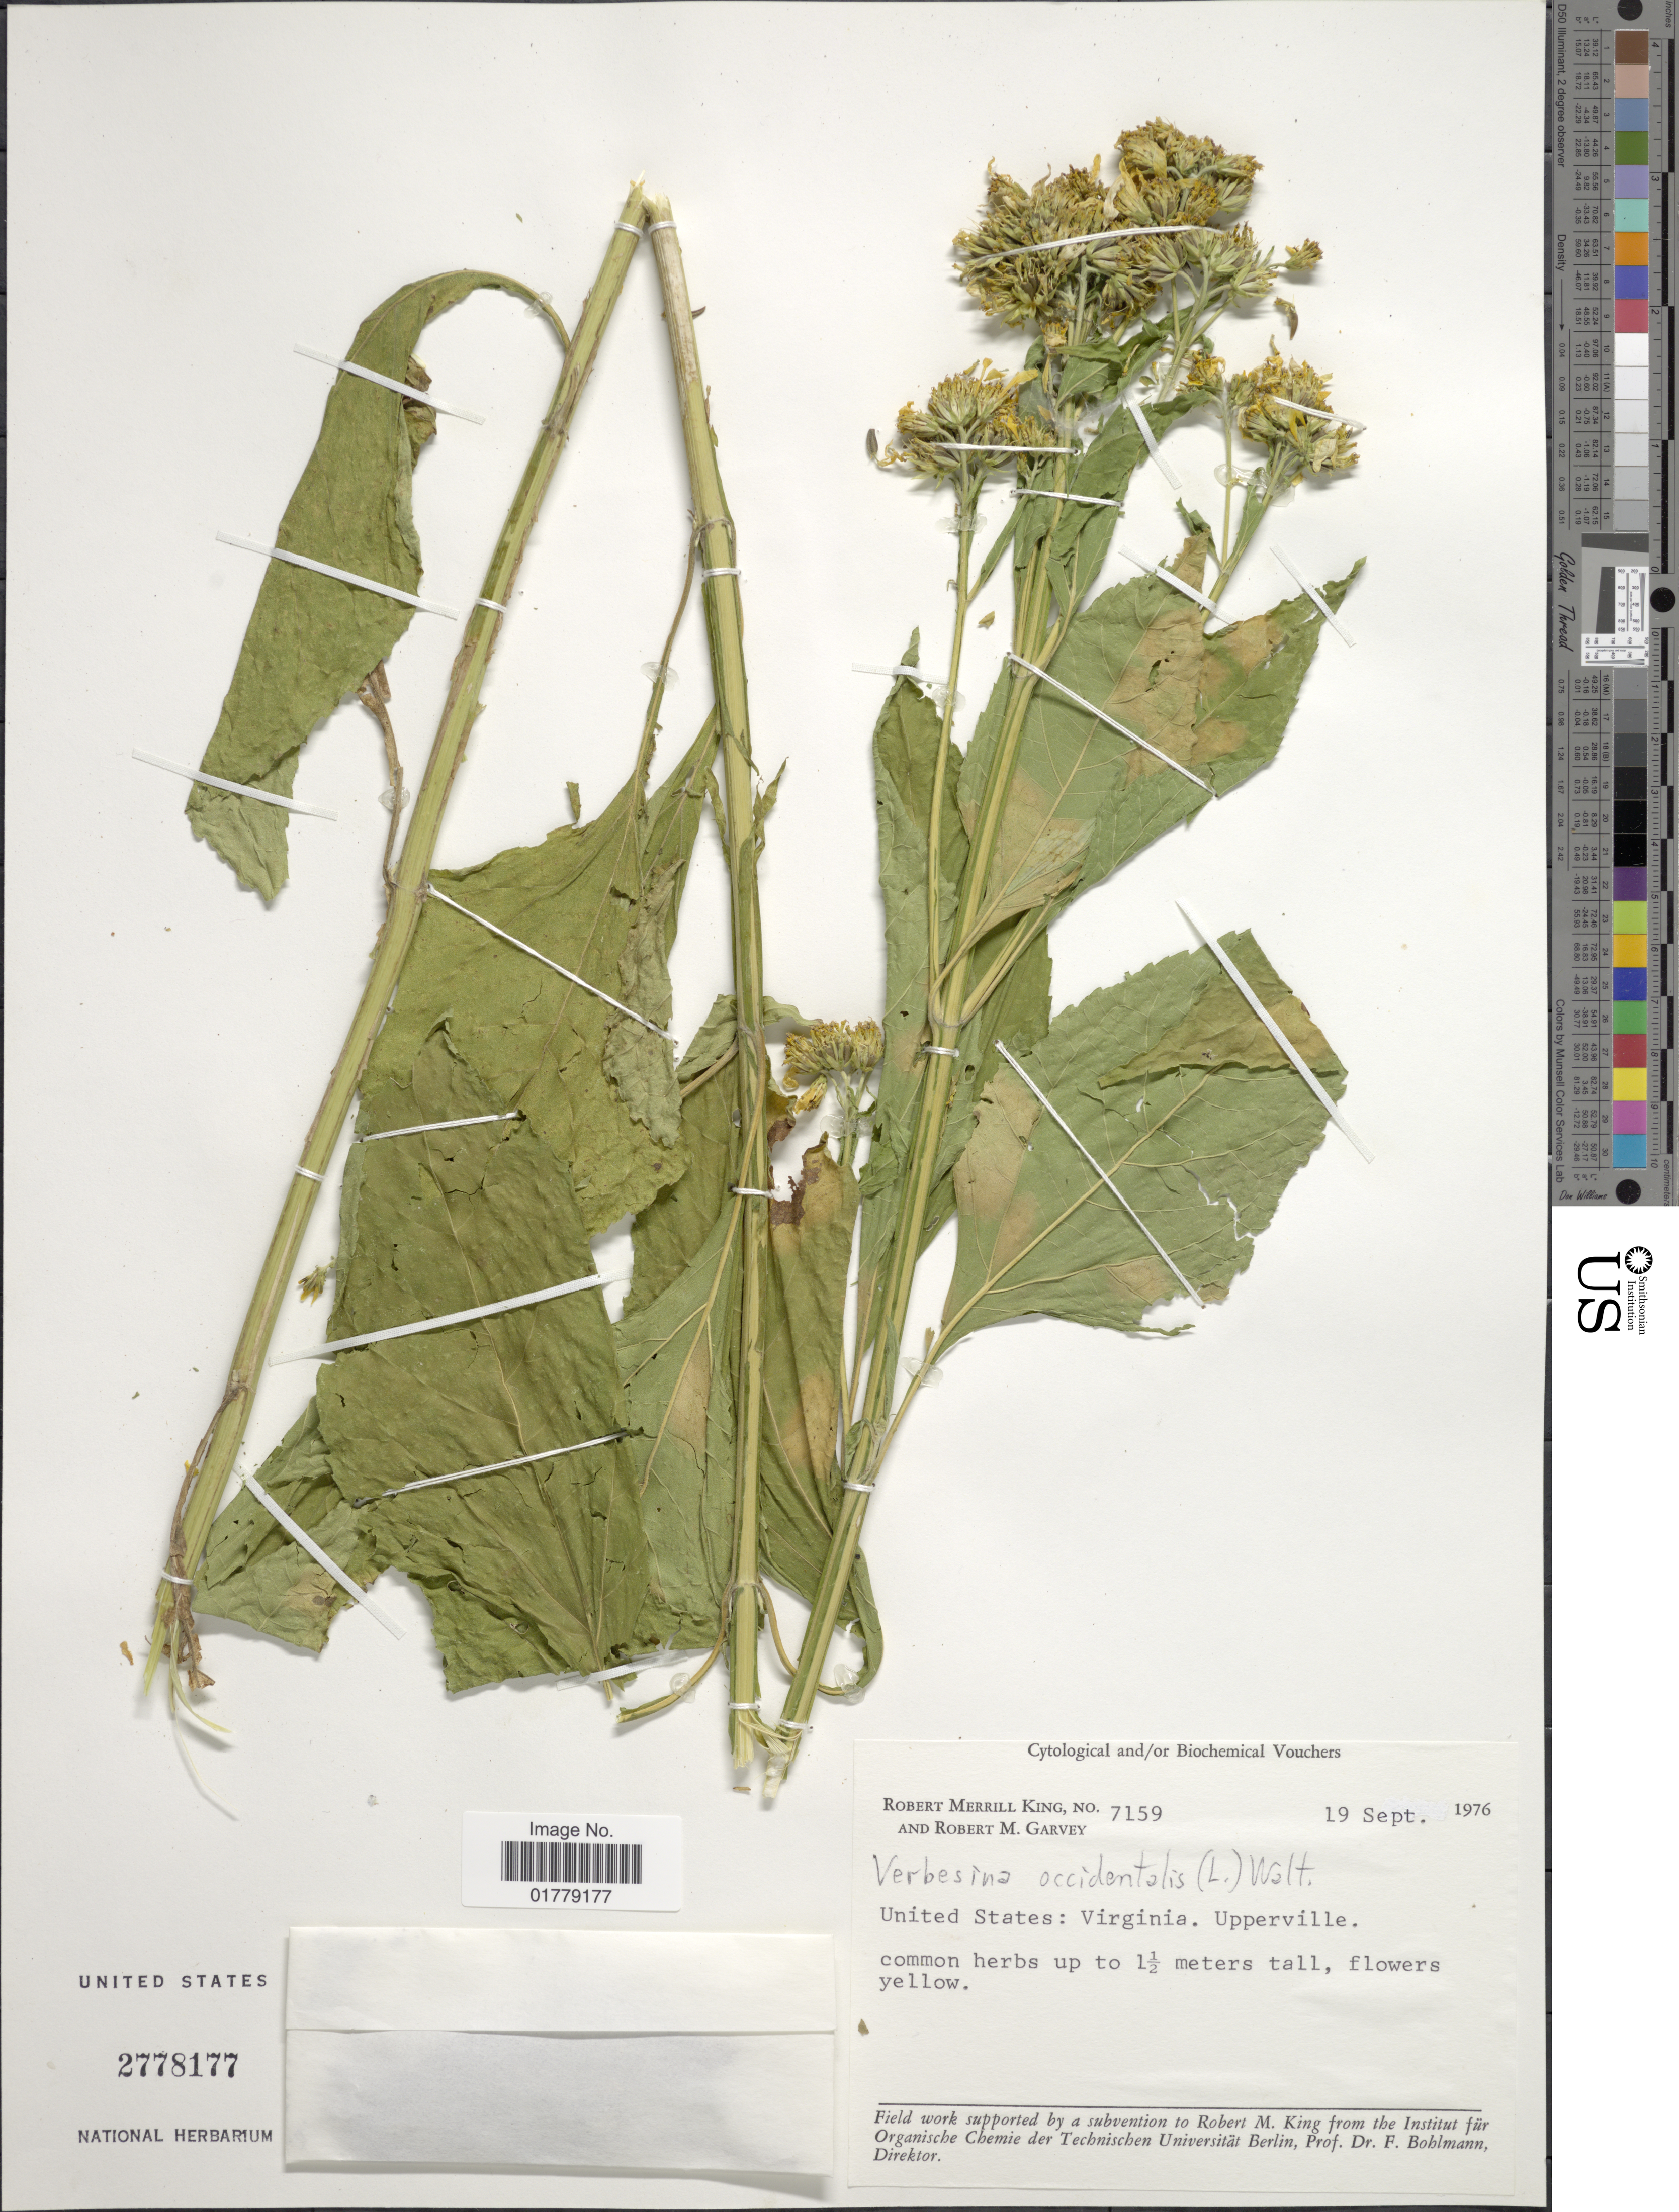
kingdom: Plantae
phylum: Tracheophyta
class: Magnoliopsida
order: Asterales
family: Asteraceae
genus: Verbesina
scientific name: Verbesina occidentalis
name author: (L.) Walter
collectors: R. M. King & R. Garvey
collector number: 7159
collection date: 1976-09-19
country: United States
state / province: Virginia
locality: United States: Virginia. Upperville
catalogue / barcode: US 2778177